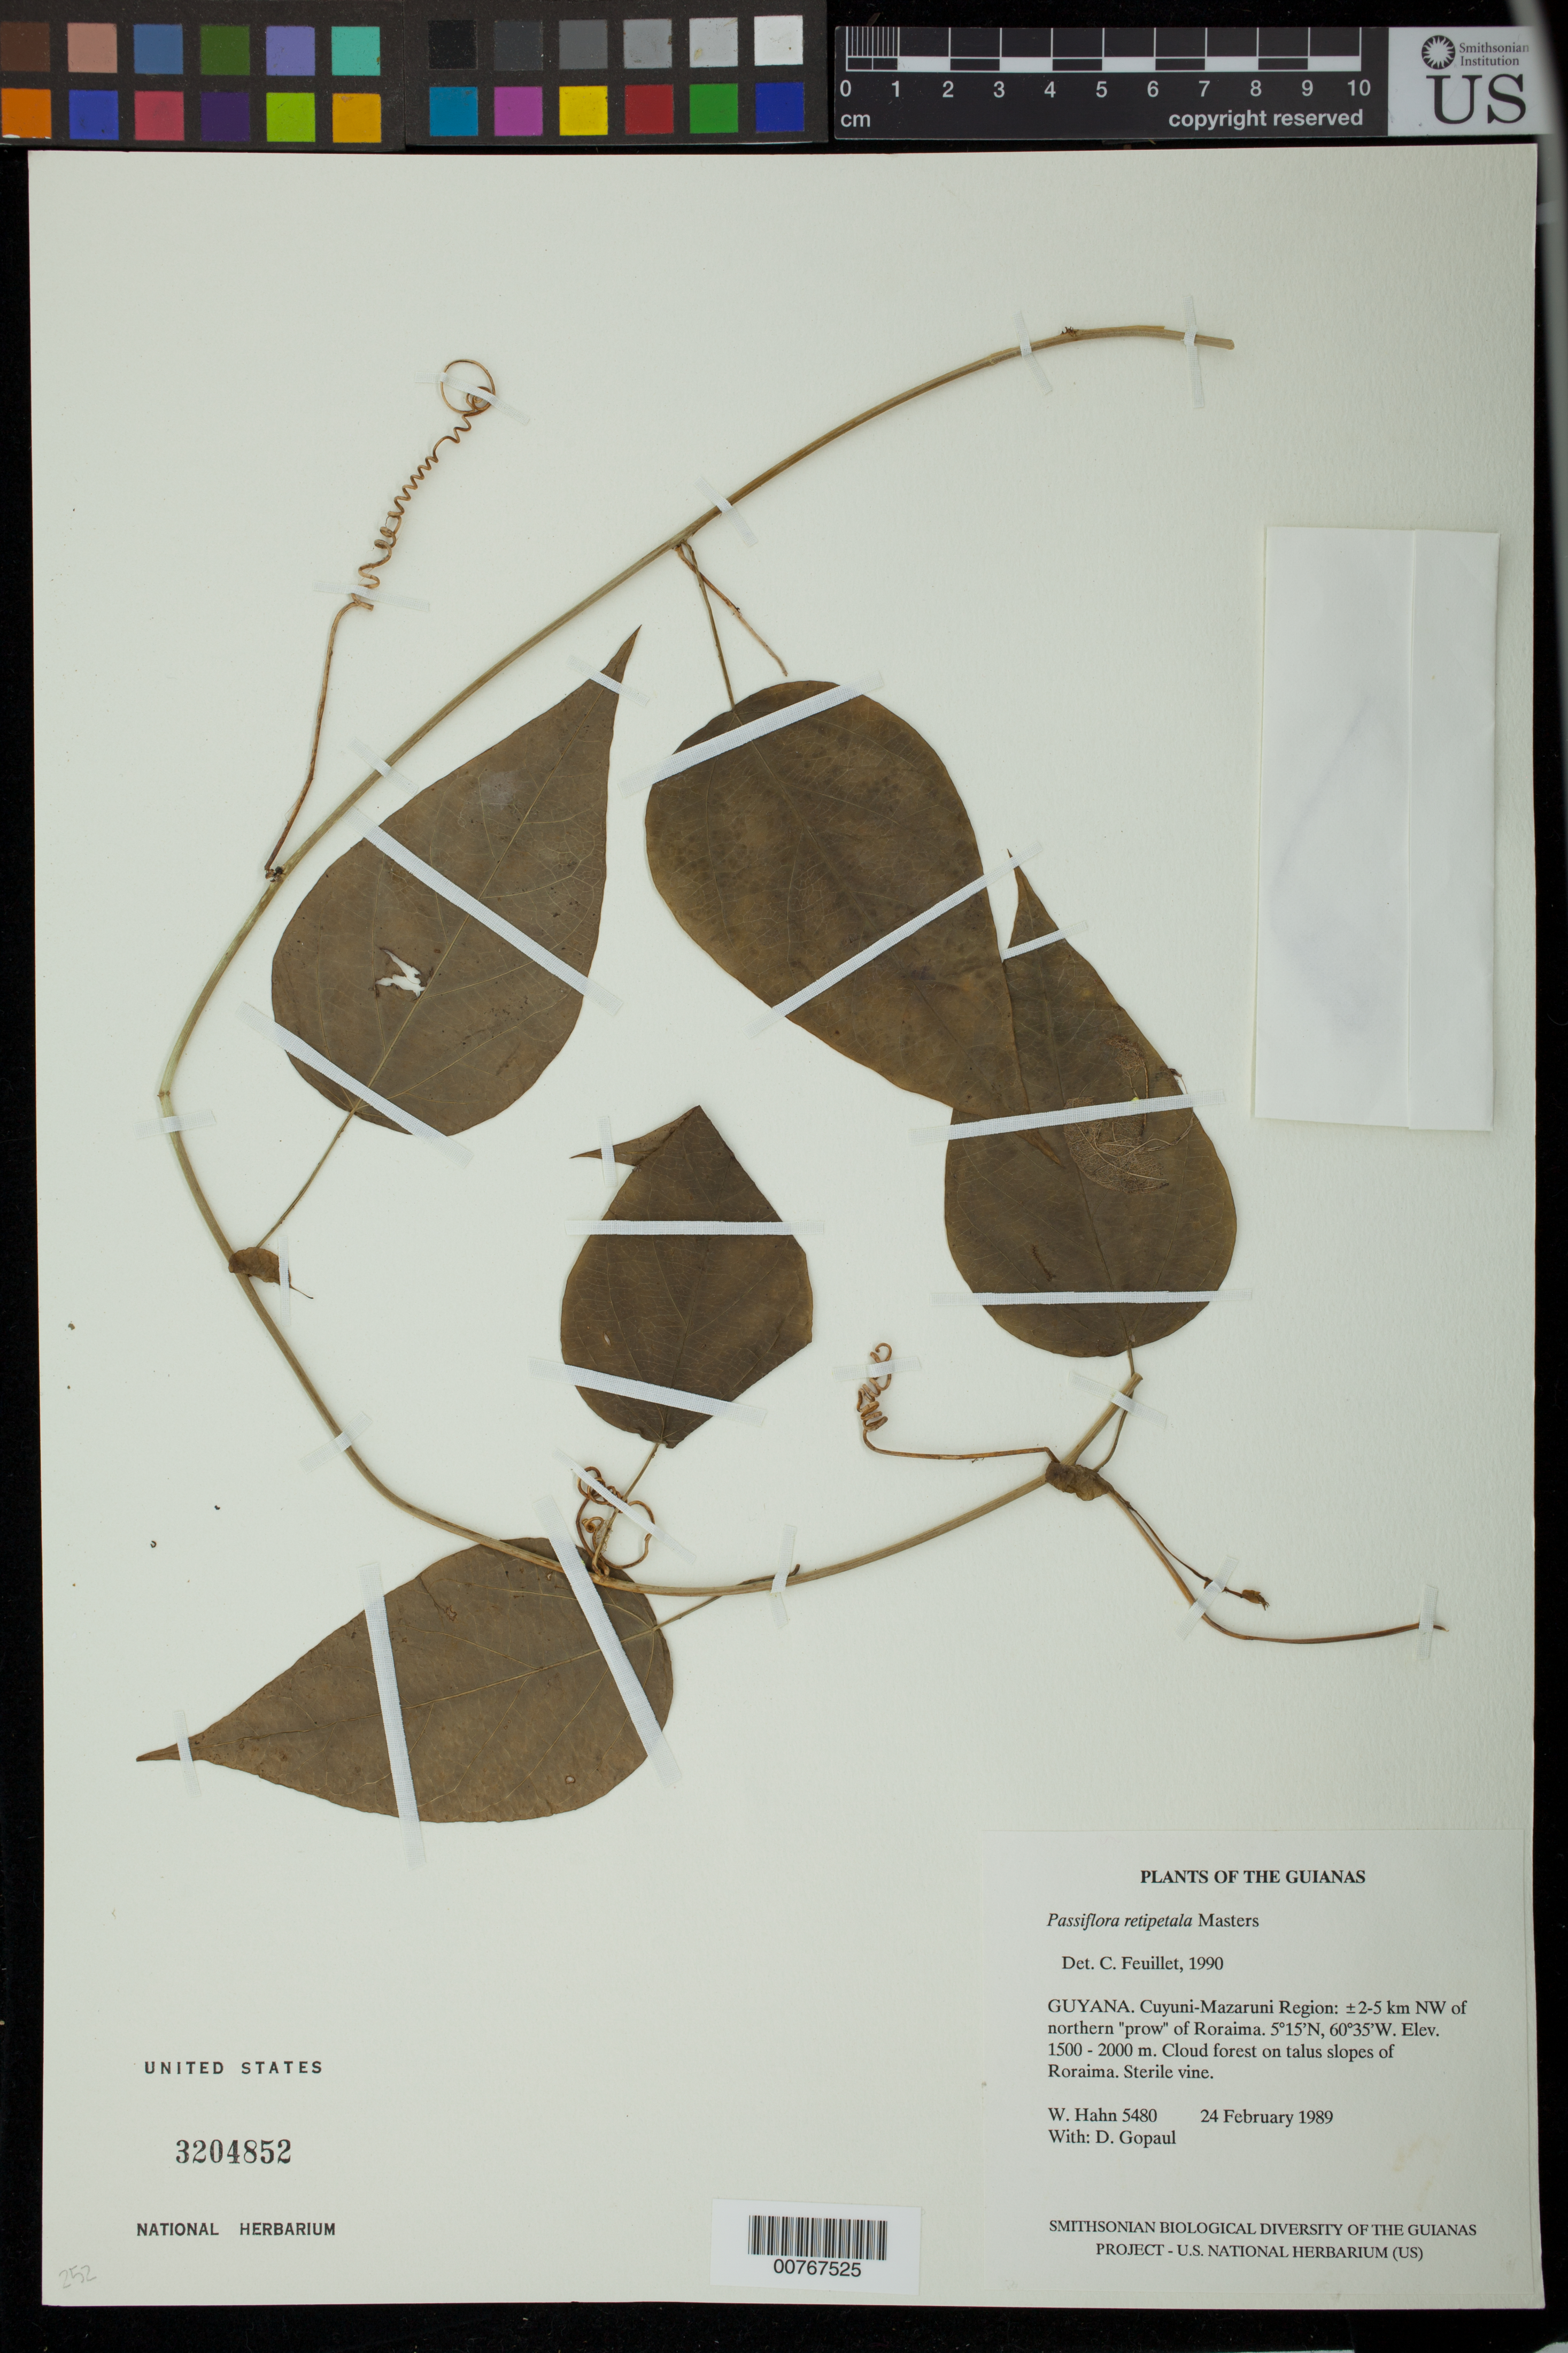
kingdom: Plantae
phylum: Tracheophyta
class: Magnoliopsida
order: Malpighiales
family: Passifloraceae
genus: Passiflora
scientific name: Passiflora retipetala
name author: Mast.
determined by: Feuillet, C.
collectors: W. Hahn & D. Gopaul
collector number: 5480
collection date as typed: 24 February 1989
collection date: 1989-02-24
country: Guyana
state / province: Cuyuni-Mazaruni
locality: ±2-5 km NW of northern "prow" of Roraima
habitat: Cloud forest on talus slopes of Roraima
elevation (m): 1500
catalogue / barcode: US 3204852